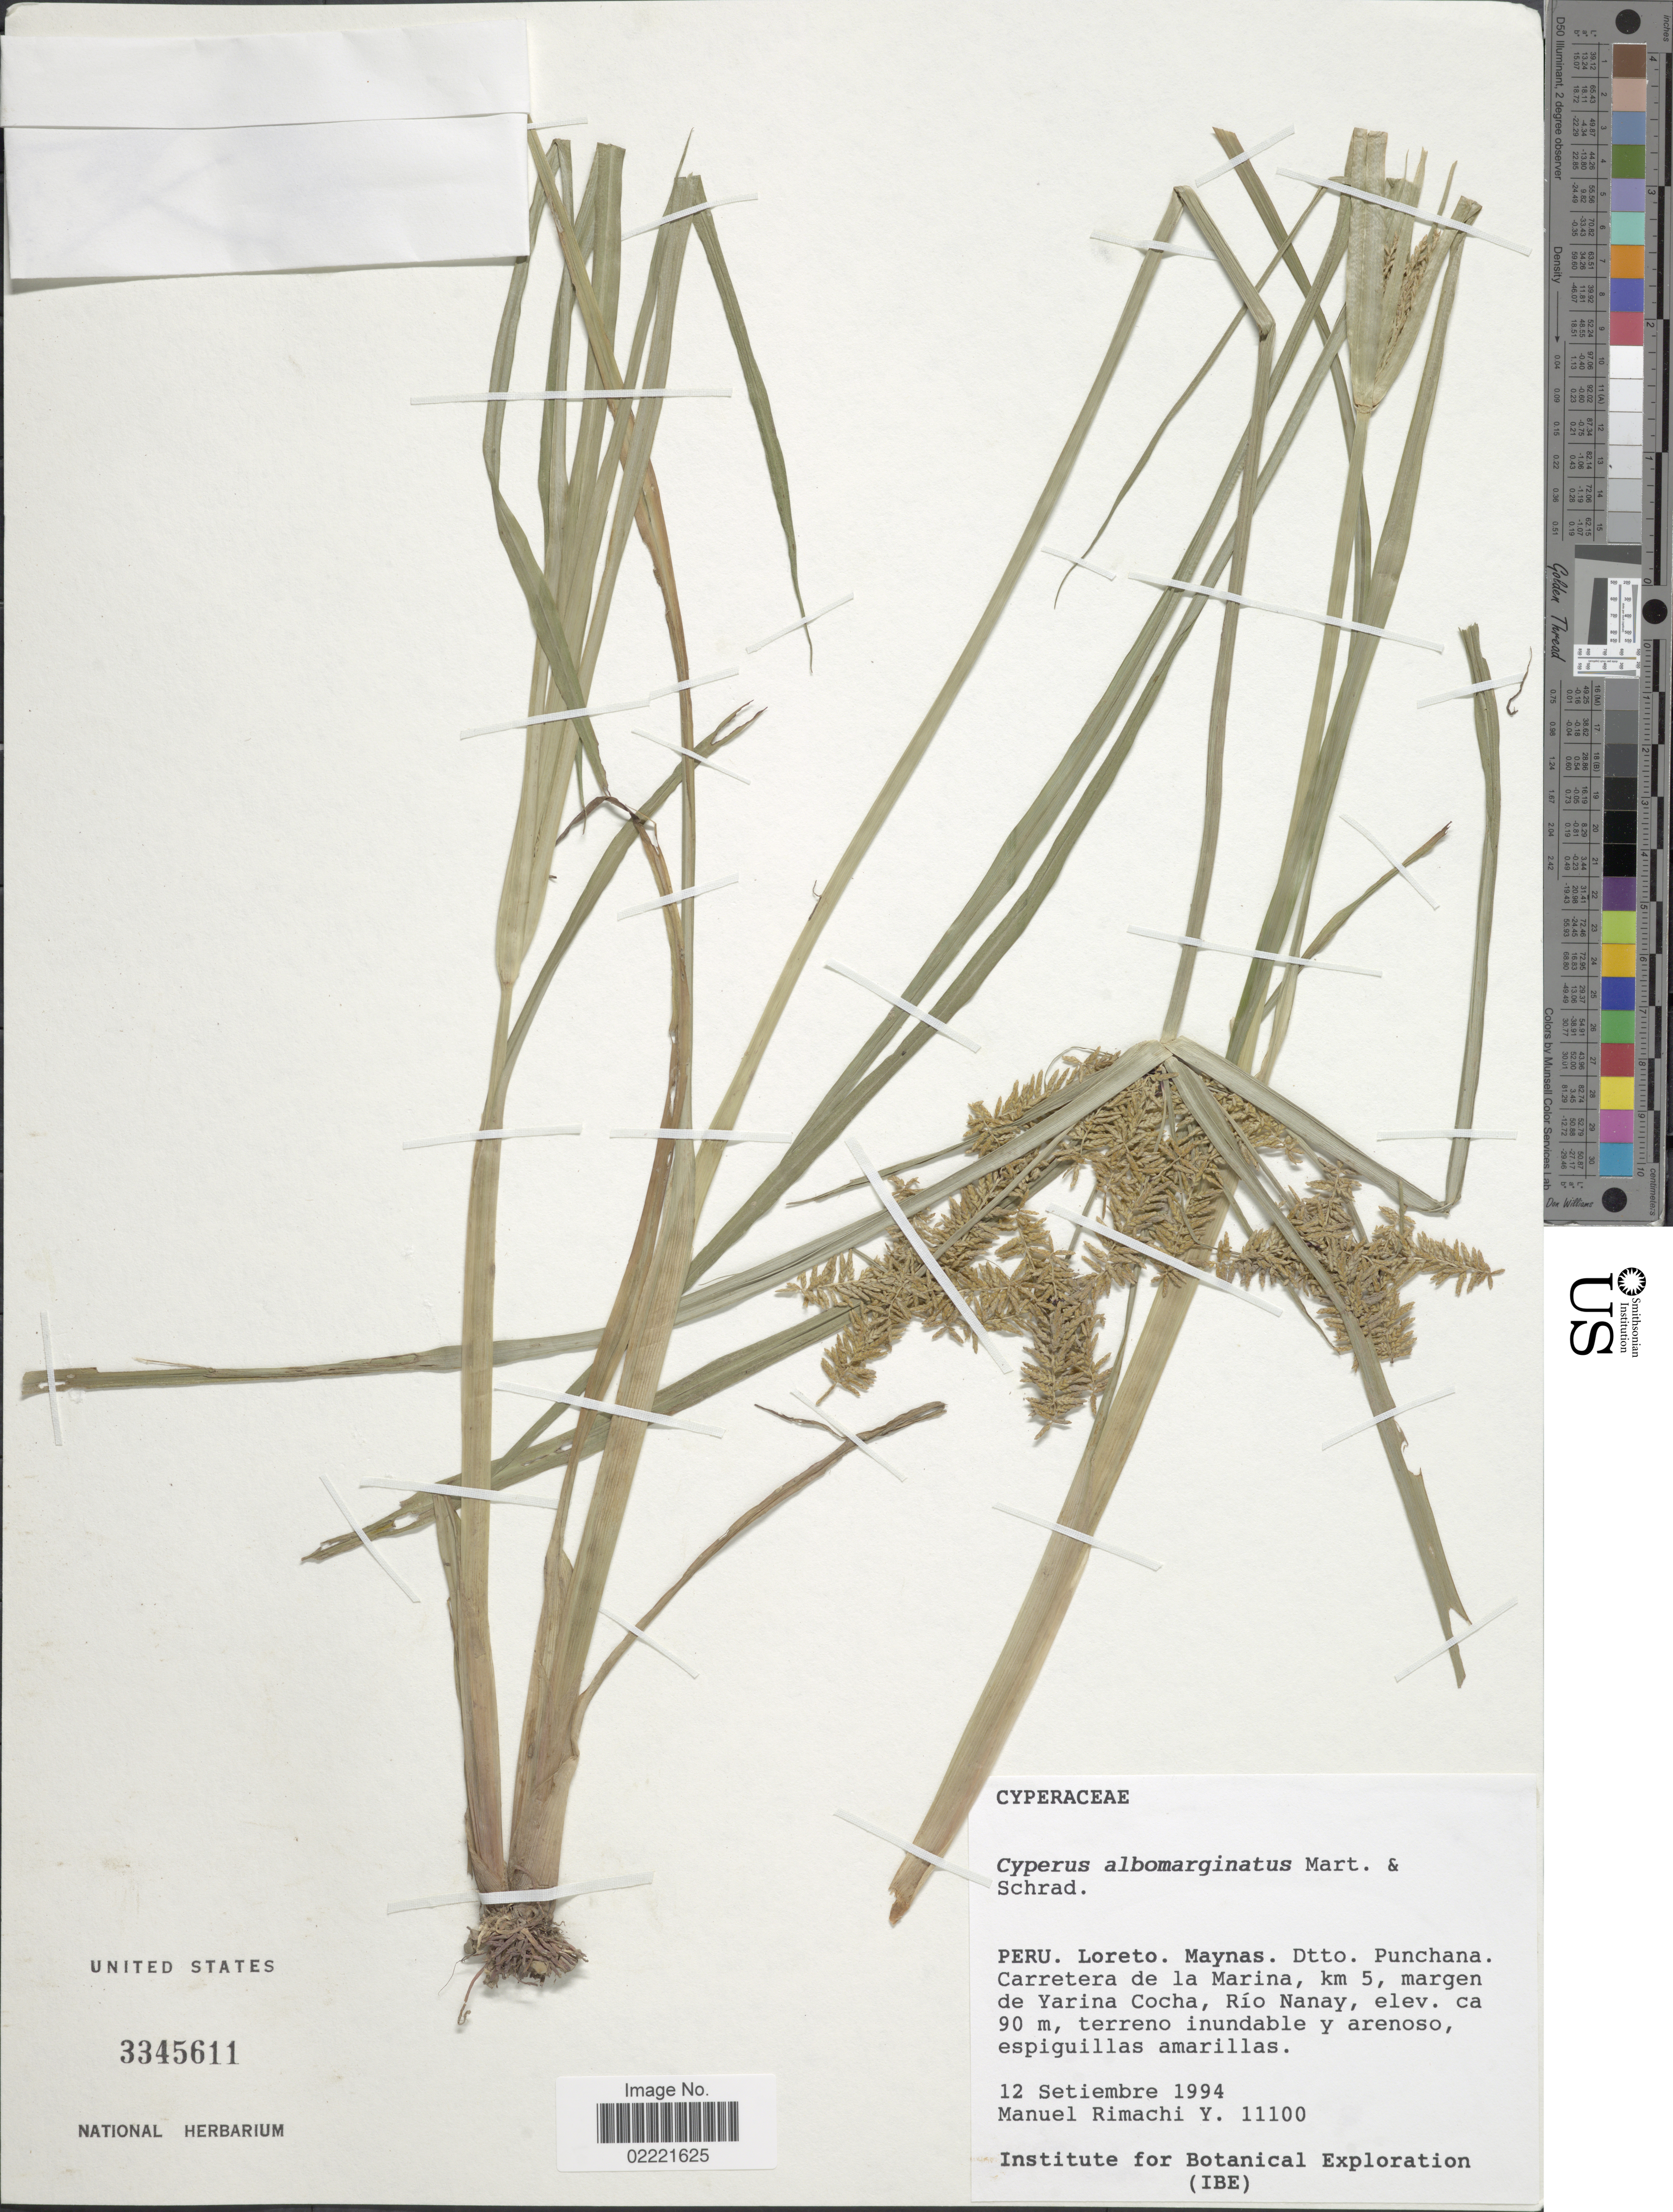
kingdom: Plantae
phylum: Tracheophyta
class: Liliopsida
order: Poales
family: Cyperaceae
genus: Cyperus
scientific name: Cyperus flavicomus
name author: Michx.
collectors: M. Rimachi Y.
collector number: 11100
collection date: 1994-09-12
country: Peru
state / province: Loreto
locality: Maynas, Dtto. Punchana, Carretera de la Marina, km 5, margen de Yarina Cocha, Rio Nanay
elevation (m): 90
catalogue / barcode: US 3345611